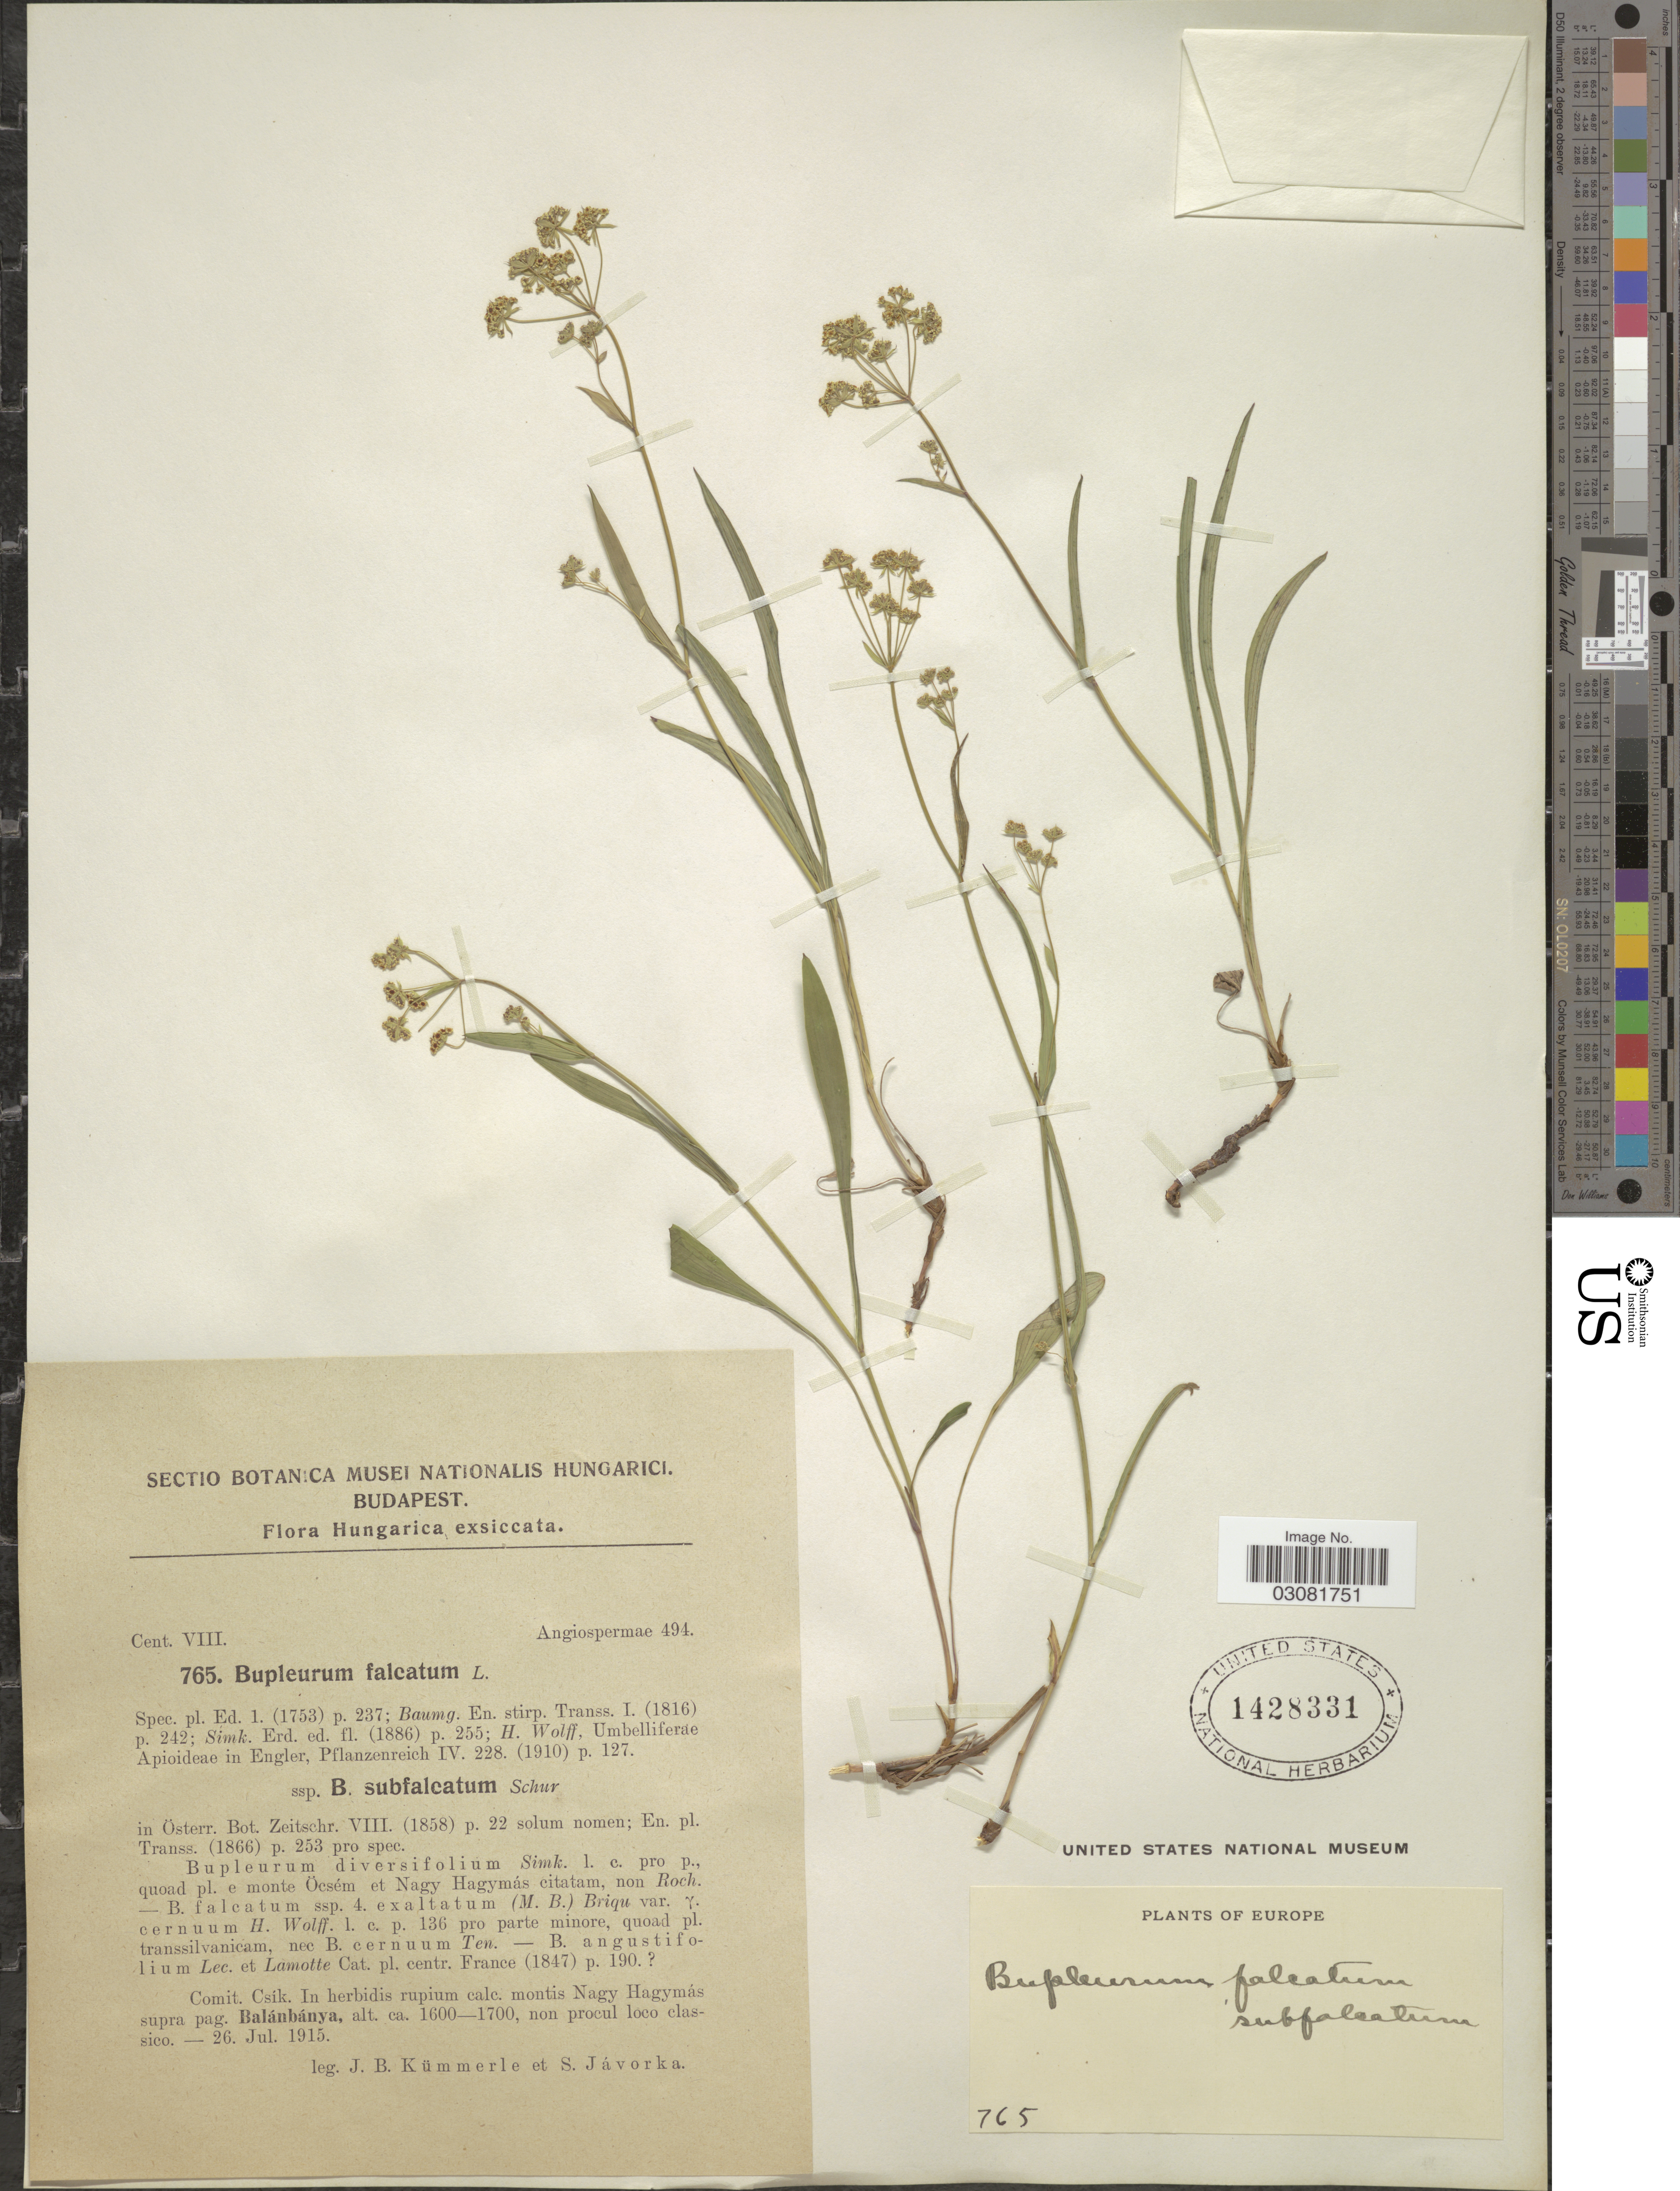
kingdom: Plantae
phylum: Tracheophyta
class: Magnoliopsida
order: Apiales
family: Apiaceae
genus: Bupleurum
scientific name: Bupleurum falcatum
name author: L.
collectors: J. Kummerle & S. Javorka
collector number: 765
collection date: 1915-07-26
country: Hungary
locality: Comit. Csik. In herbidis rupium calc. montis Nagy Hagymás supra pag. Balánbánya.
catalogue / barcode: US 1428331